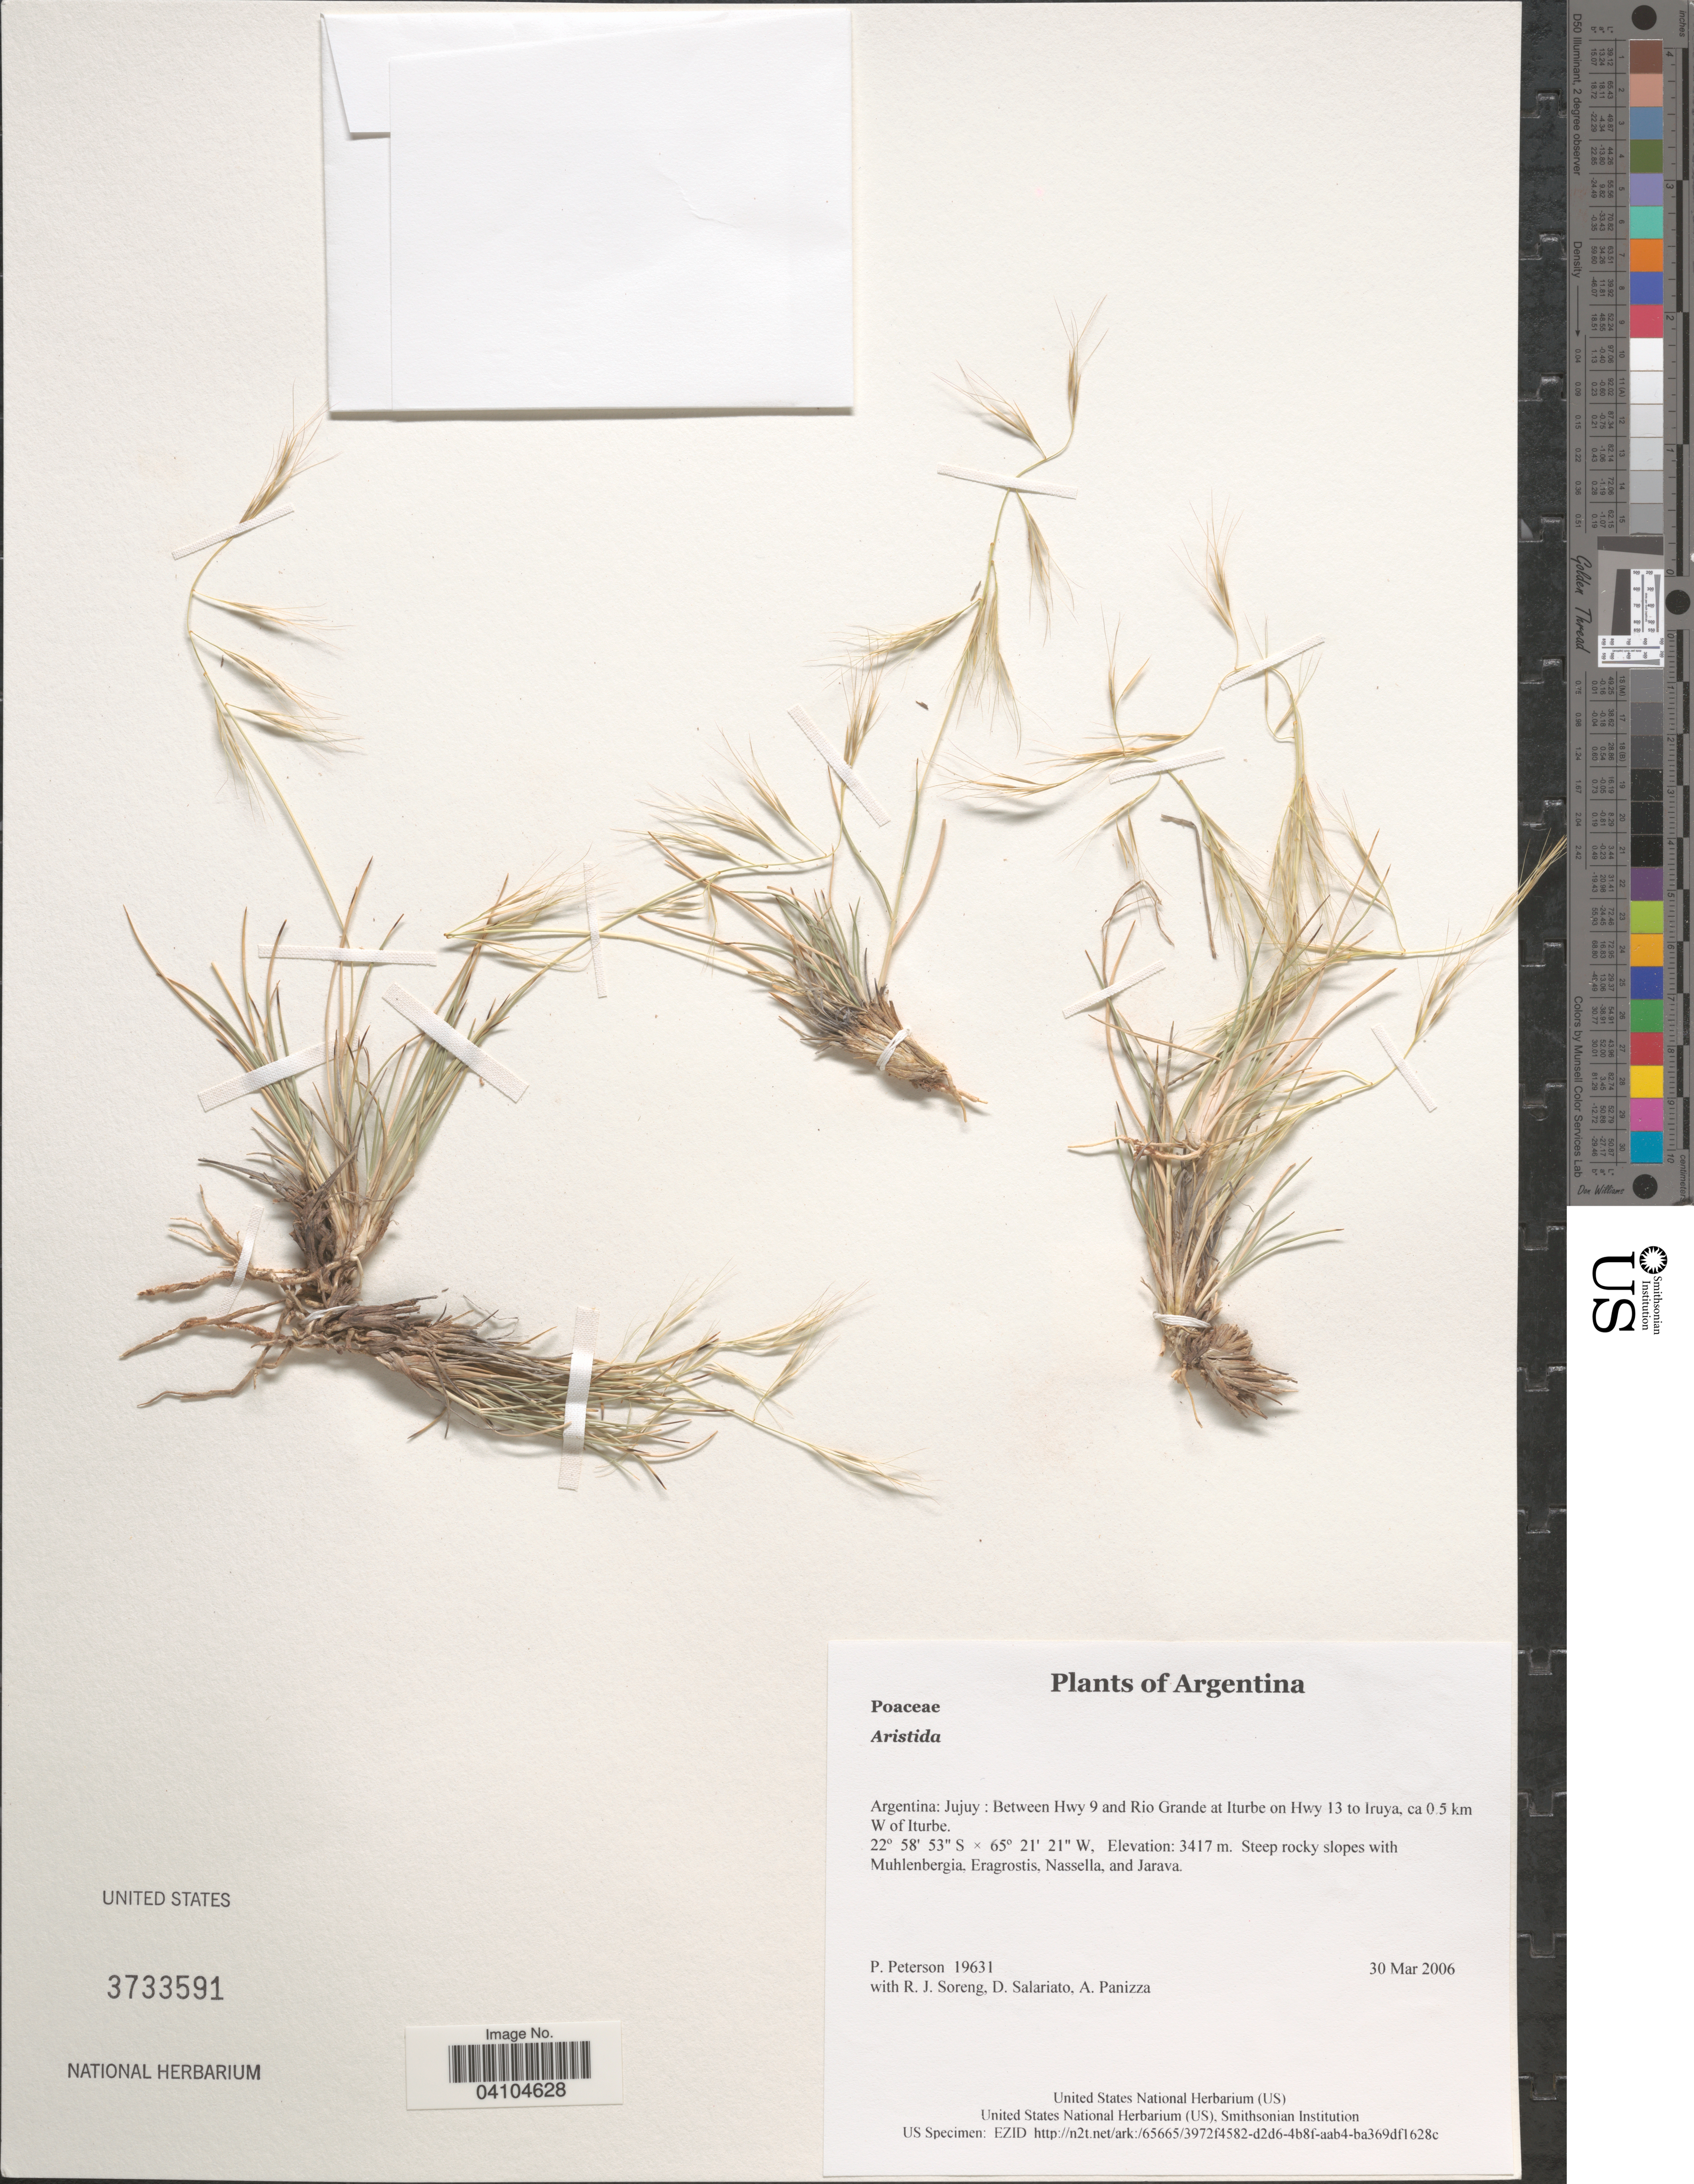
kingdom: Plantae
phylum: Tracheophyta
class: Liliopsida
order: Poales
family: Poaceae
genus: Aristida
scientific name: Aristida sp.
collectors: P. Peterson, R. J. Soreng, D. Salariato & A. Panizza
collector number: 19631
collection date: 2006-03-30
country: Argentina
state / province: Jujuy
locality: Between Hwy 9 and Rio Grande at Iturbe on Hwy 13 to Iruya, ca 0.5 km W of Iturbe.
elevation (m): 3417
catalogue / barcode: US 3733591